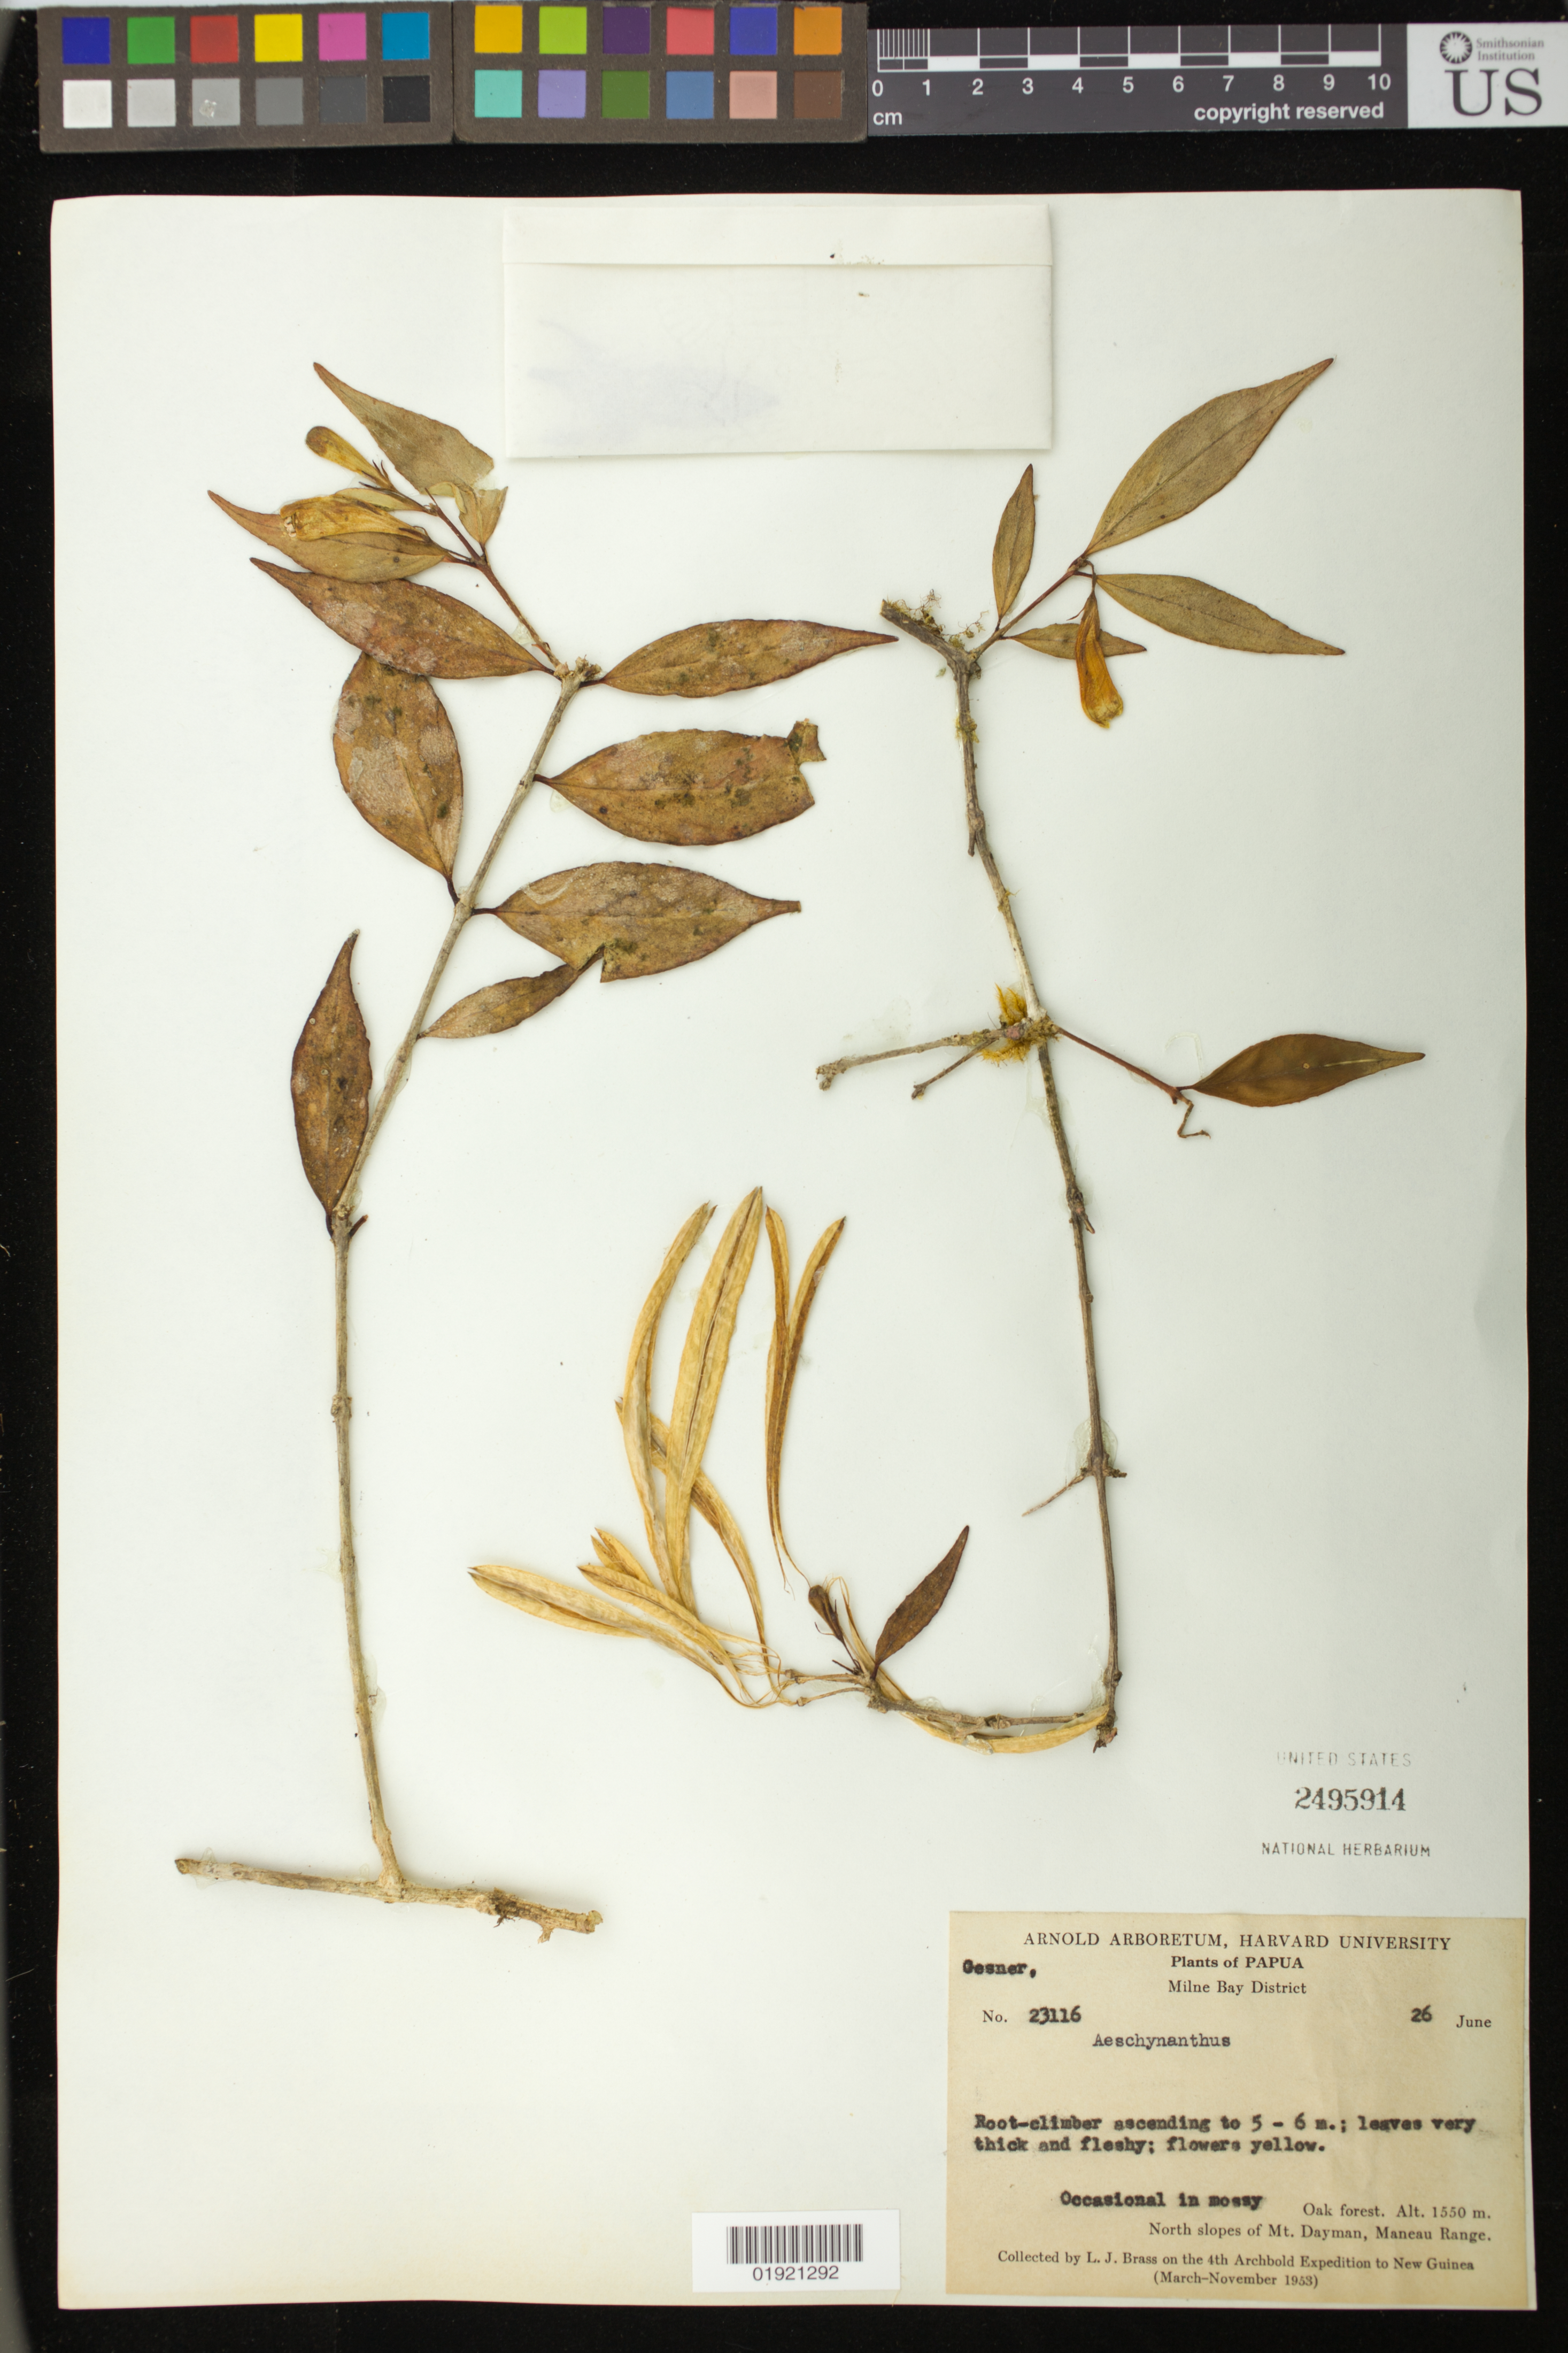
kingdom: Plantae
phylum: Tracheophyta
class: Magnoliopsida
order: Lamiales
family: Gesneriaceae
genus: Aeschynanthus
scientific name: Aeschynanthus sp.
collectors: L. J. Brass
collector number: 23116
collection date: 1953-06-26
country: Papua New Guinea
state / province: Milne Bay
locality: North slopes of Mt. Dayman, Maneau Range.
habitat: Occasional in mossy oak forest.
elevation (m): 1550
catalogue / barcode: US 2495914